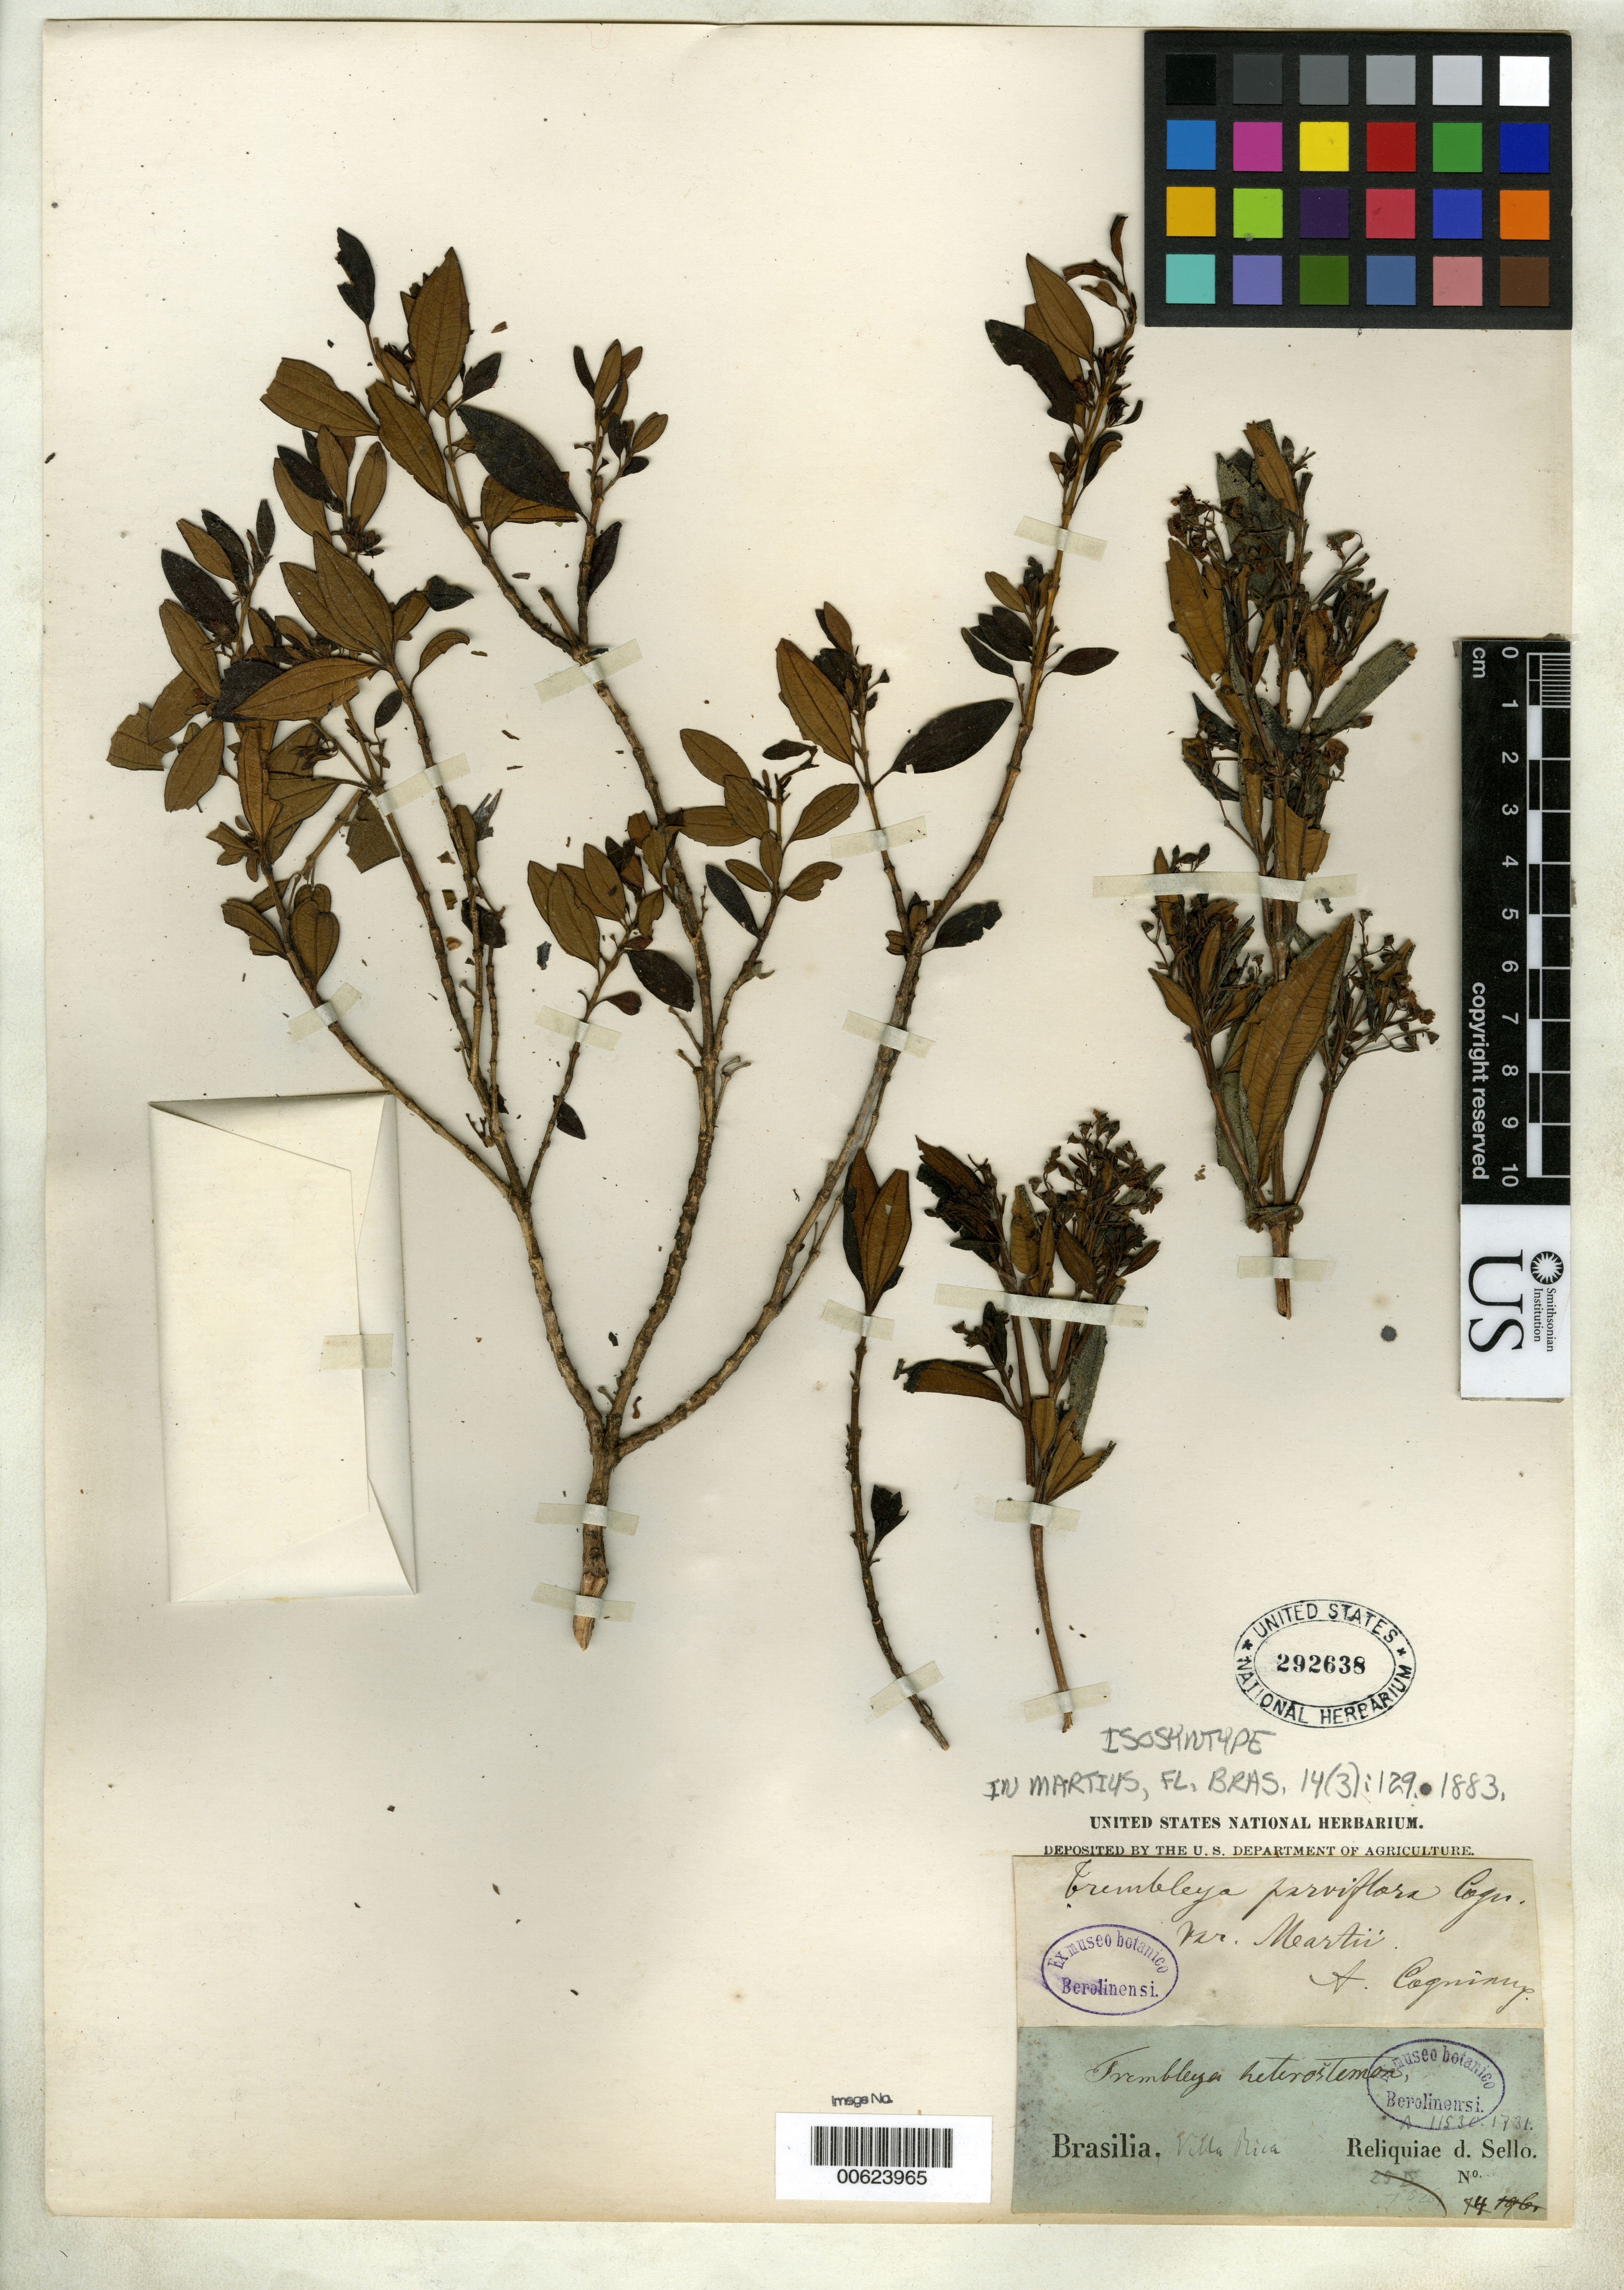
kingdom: Plantae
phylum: Tracheophyta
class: Magnoliopsida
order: Myrtales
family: Melastomataceae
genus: Trembleya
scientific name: Trembleya parviflora var. martii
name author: Cogn. in Mart.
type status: Isosyntype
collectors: F. Sellow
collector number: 1153 (1731)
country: Brazil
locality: Villarica.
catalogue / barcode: US 292638